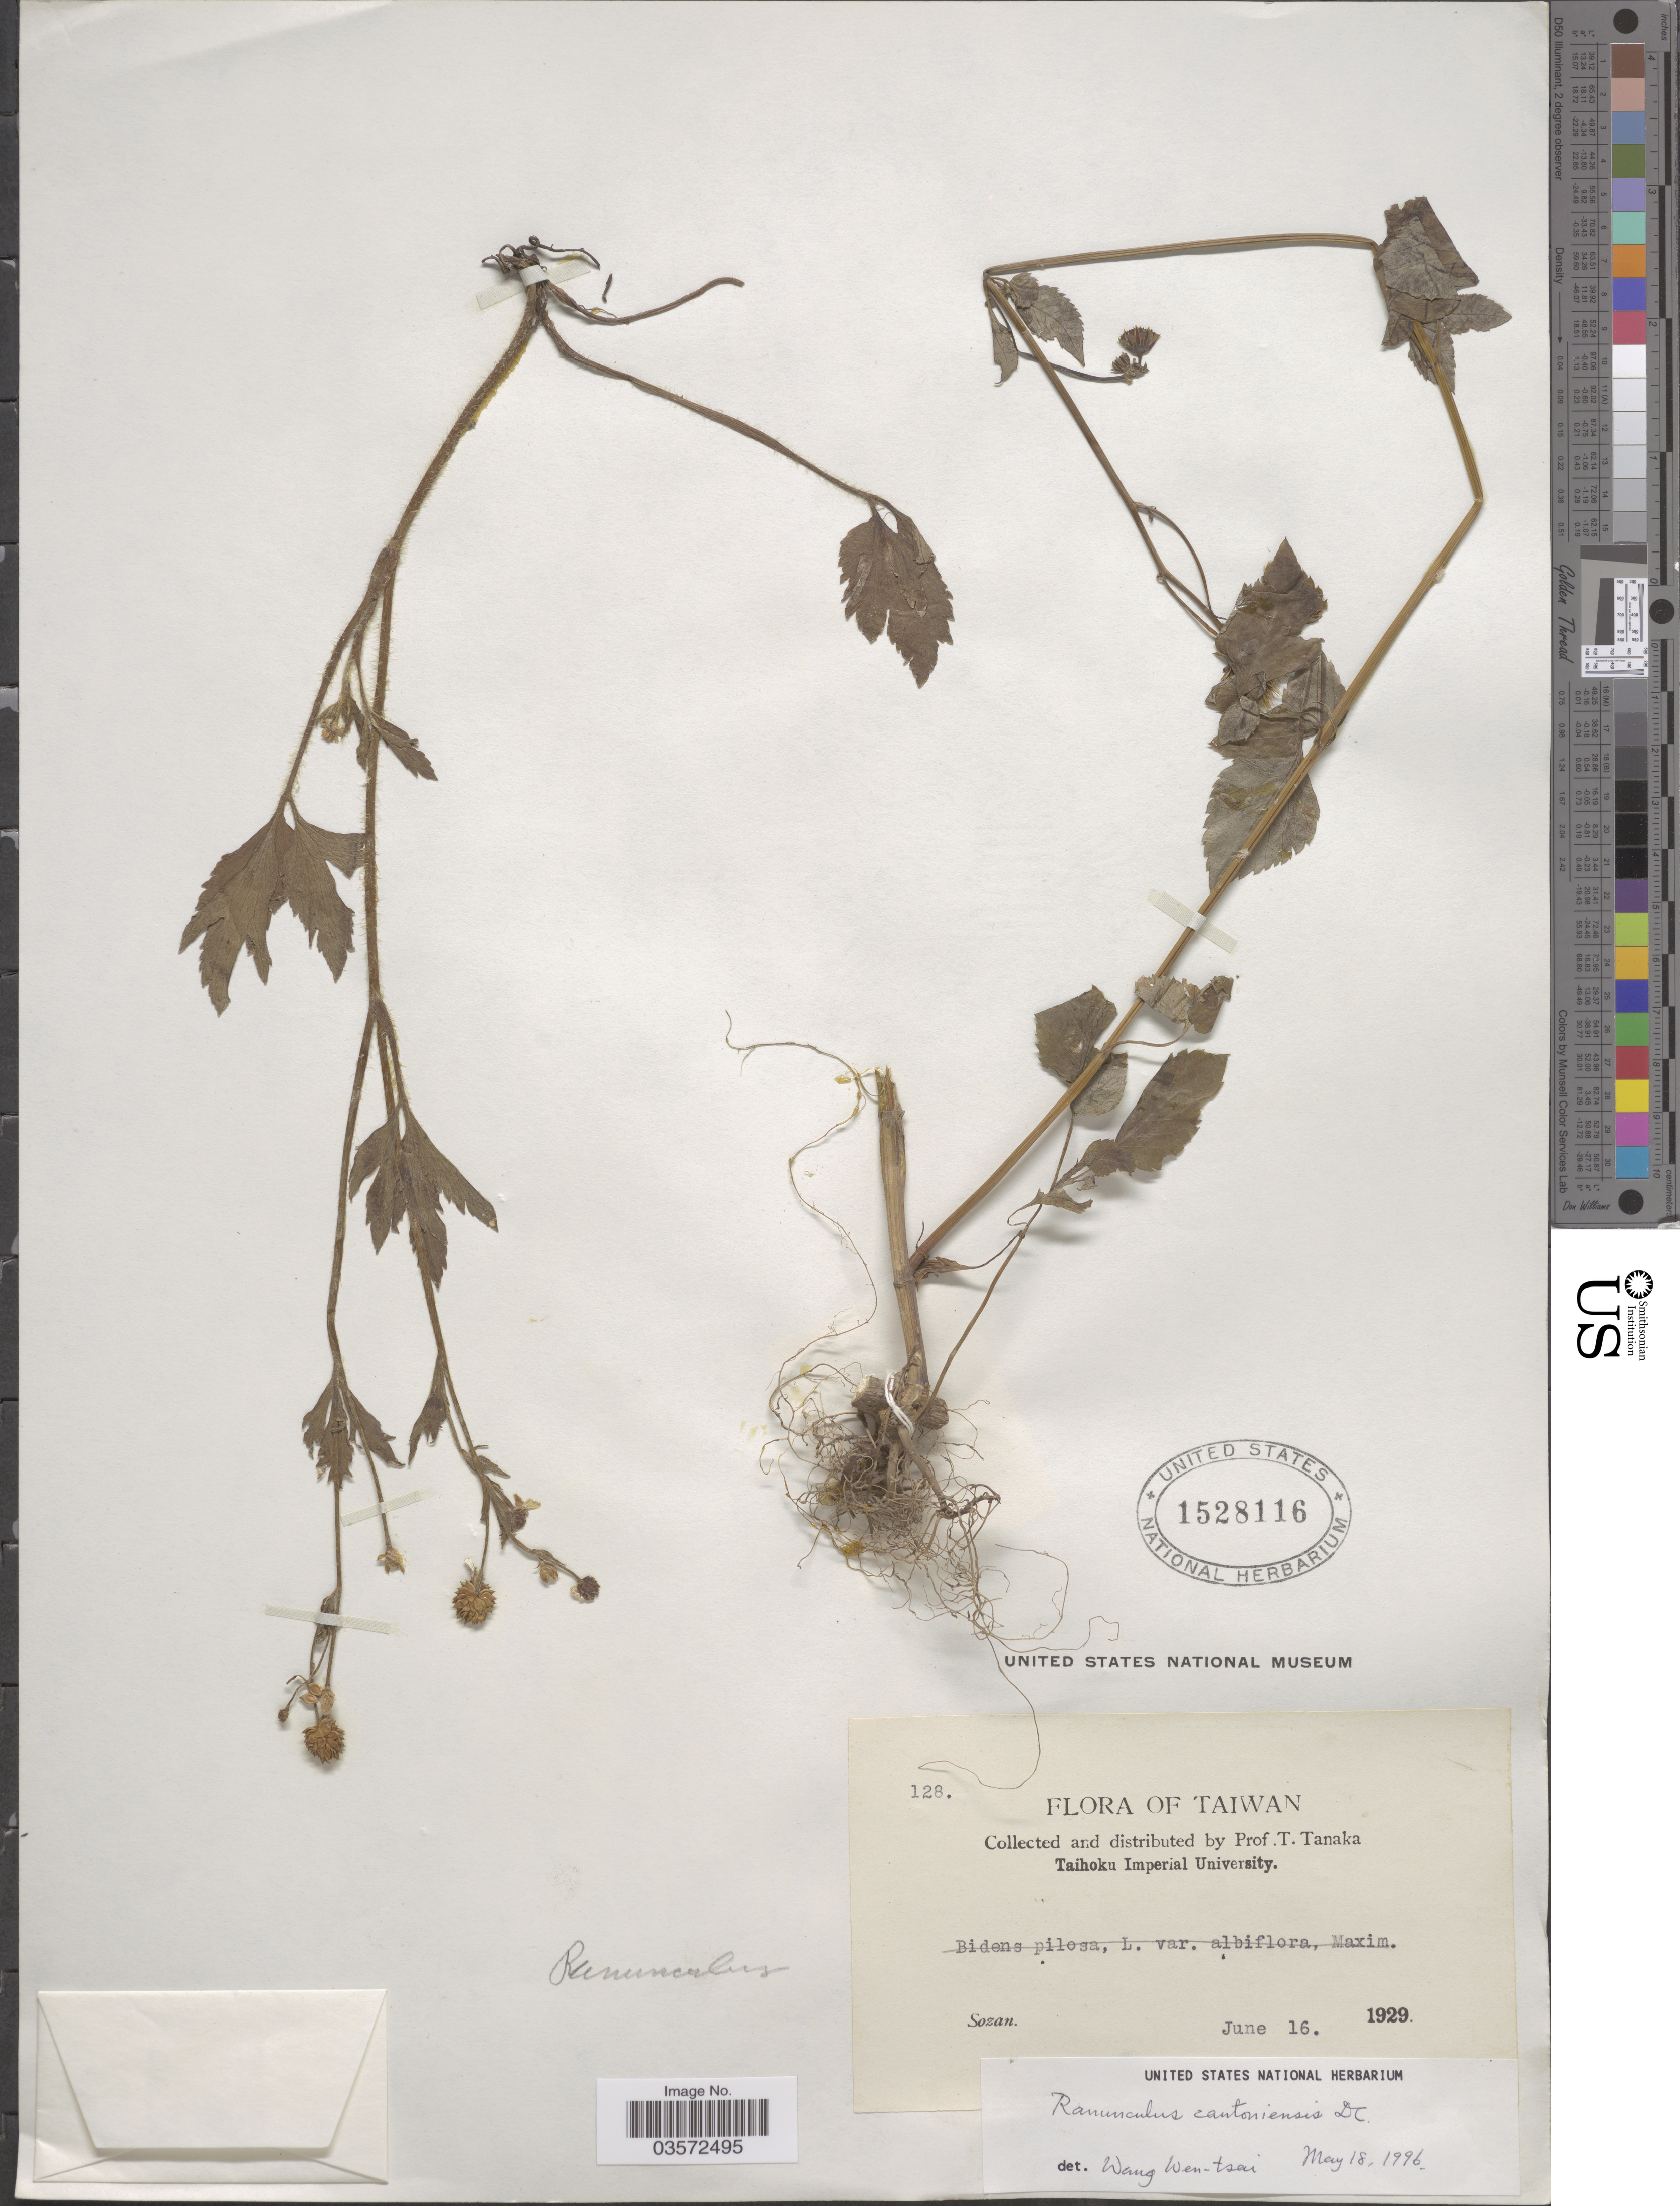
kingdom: Plantae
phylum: Tracheophyta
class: Magnoliopsida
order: Ranunculales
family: Ranunculaceae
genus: Ranunculus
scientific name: Ranunculus cantoniensis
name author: DC.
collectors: T. Tanaka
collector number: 128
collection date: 1929-06-16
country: Taiwan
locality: Sozan.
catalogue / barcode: US 1528116